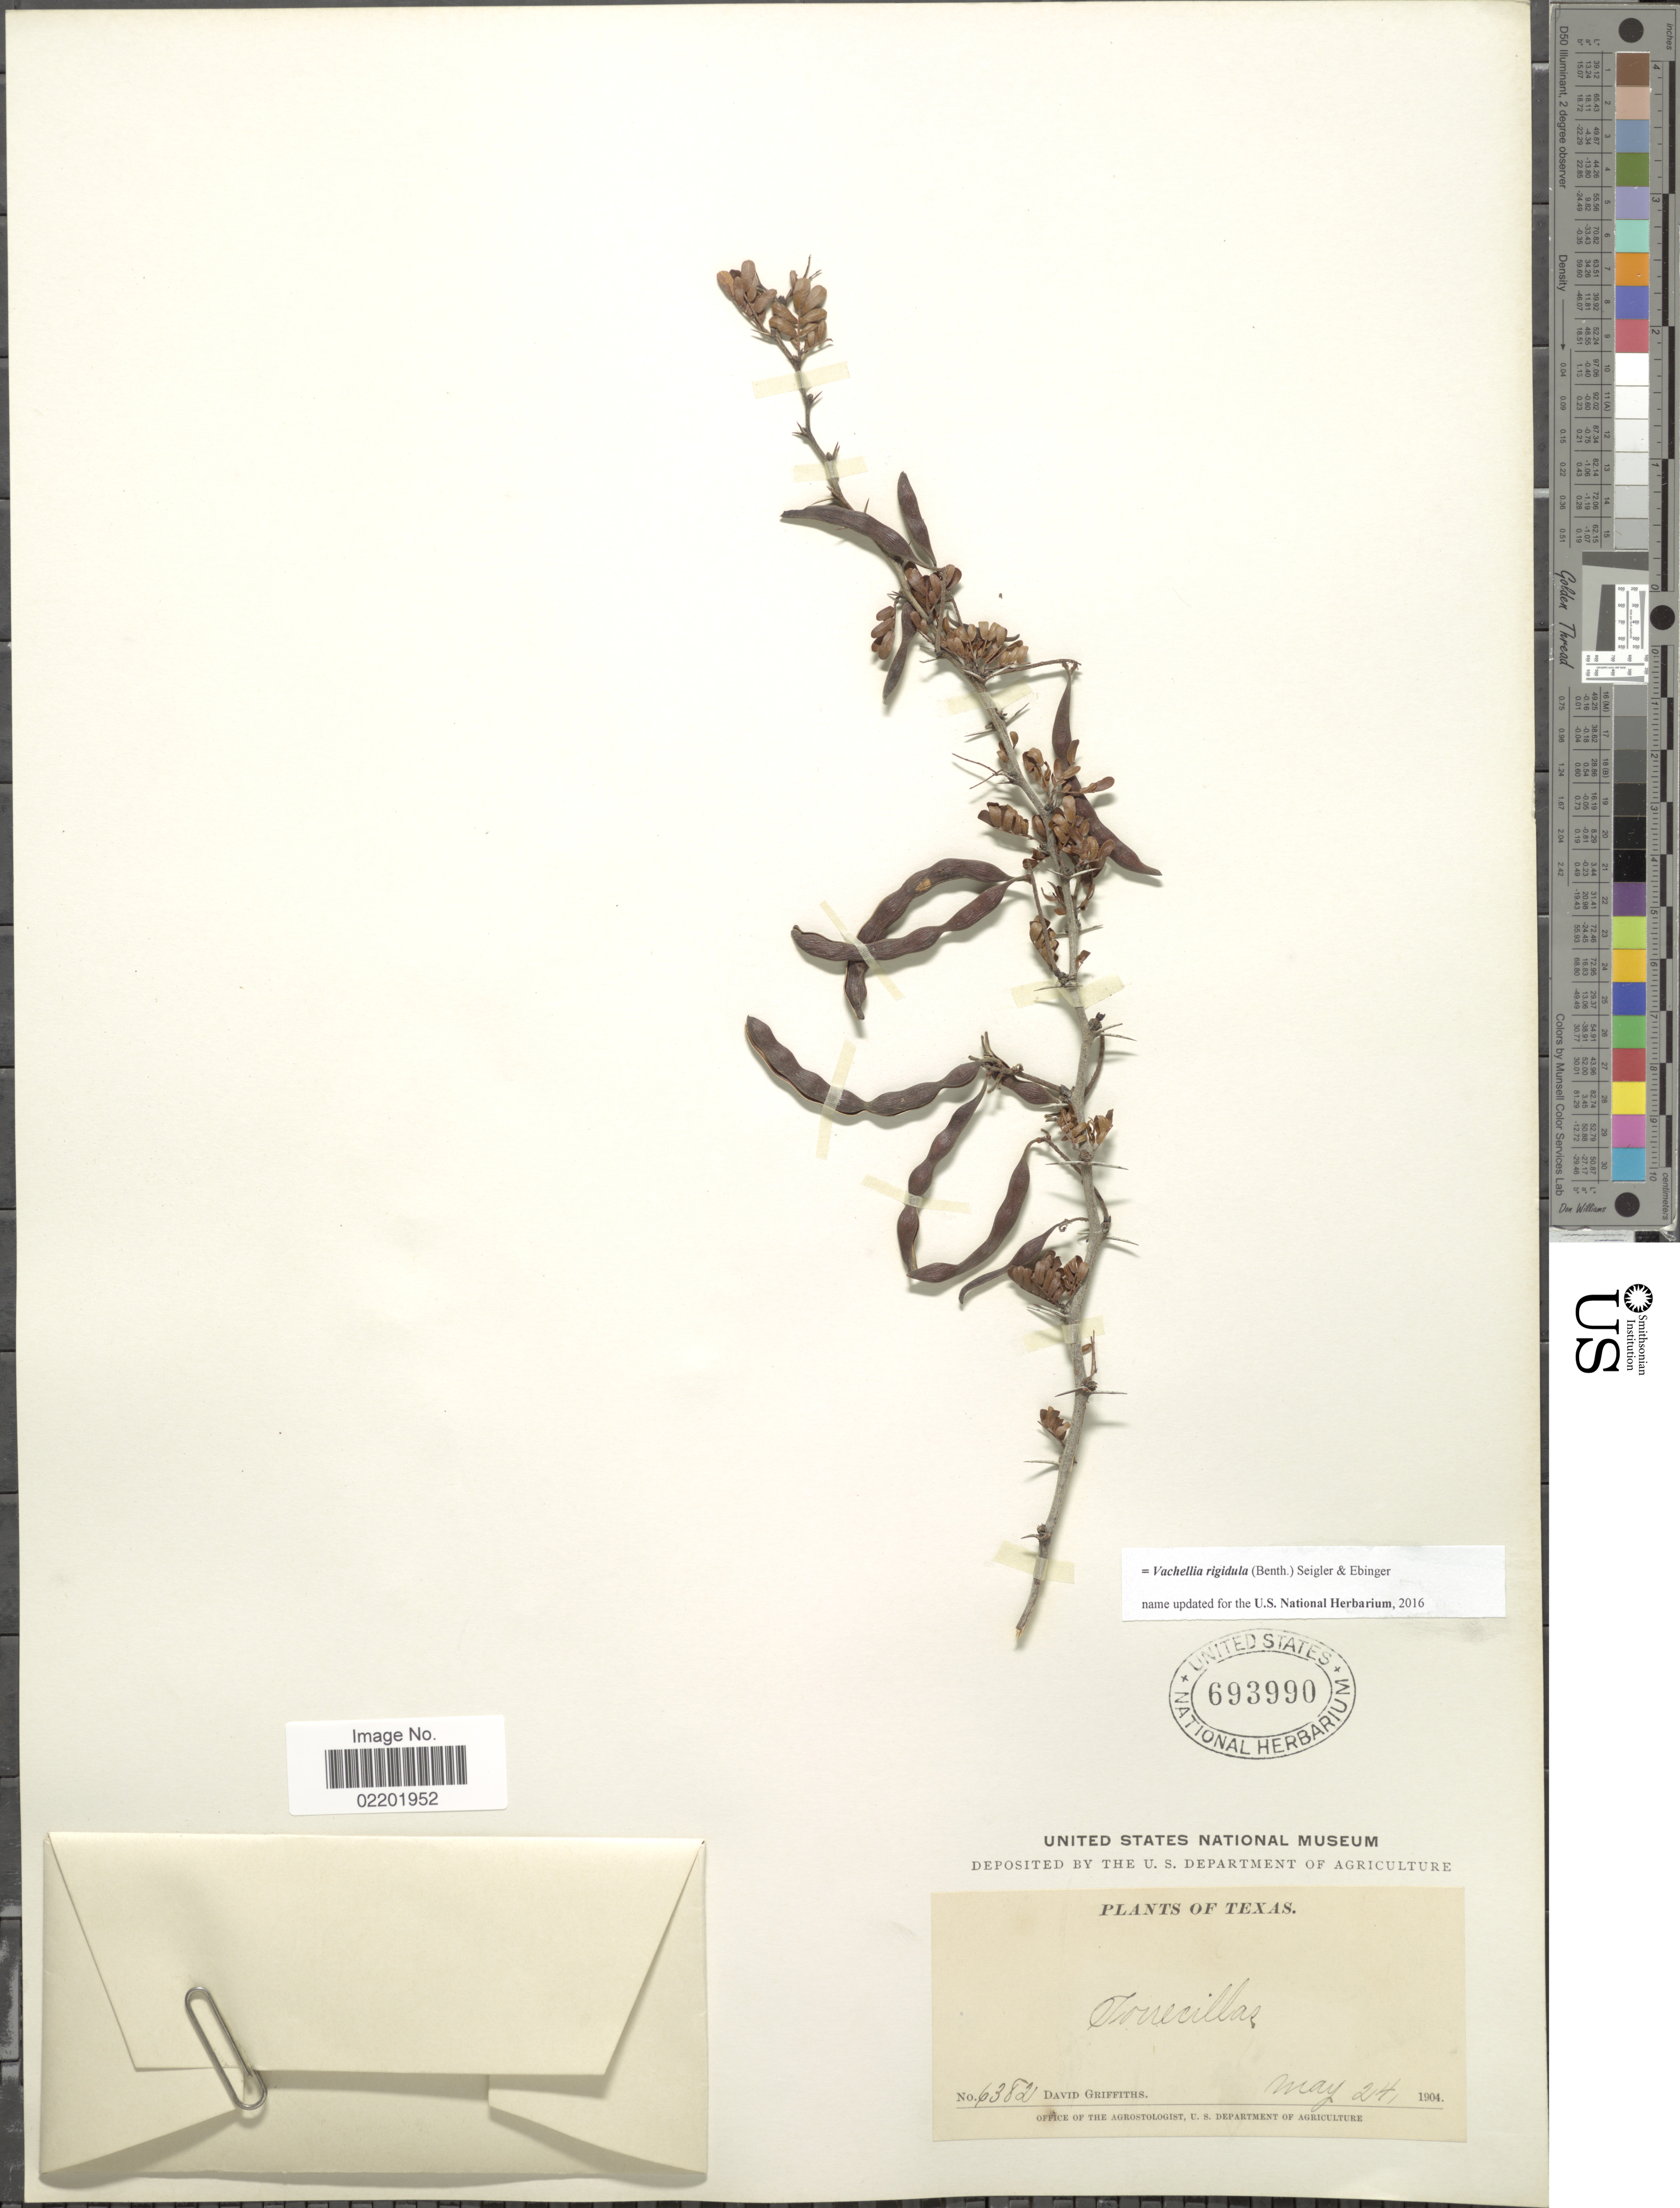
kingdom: Plantae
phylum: Tracheophyta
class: Magnoliopsida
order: Fabales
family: Fabaceae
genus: Vachellia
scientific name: Vachellia rigidula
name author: (Benth.) Seigler & Ebinger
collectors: D. Griffiths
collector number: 6382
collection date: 1904-05-24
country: United States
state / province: Texas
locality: Torrecillas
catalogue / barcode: US 693990